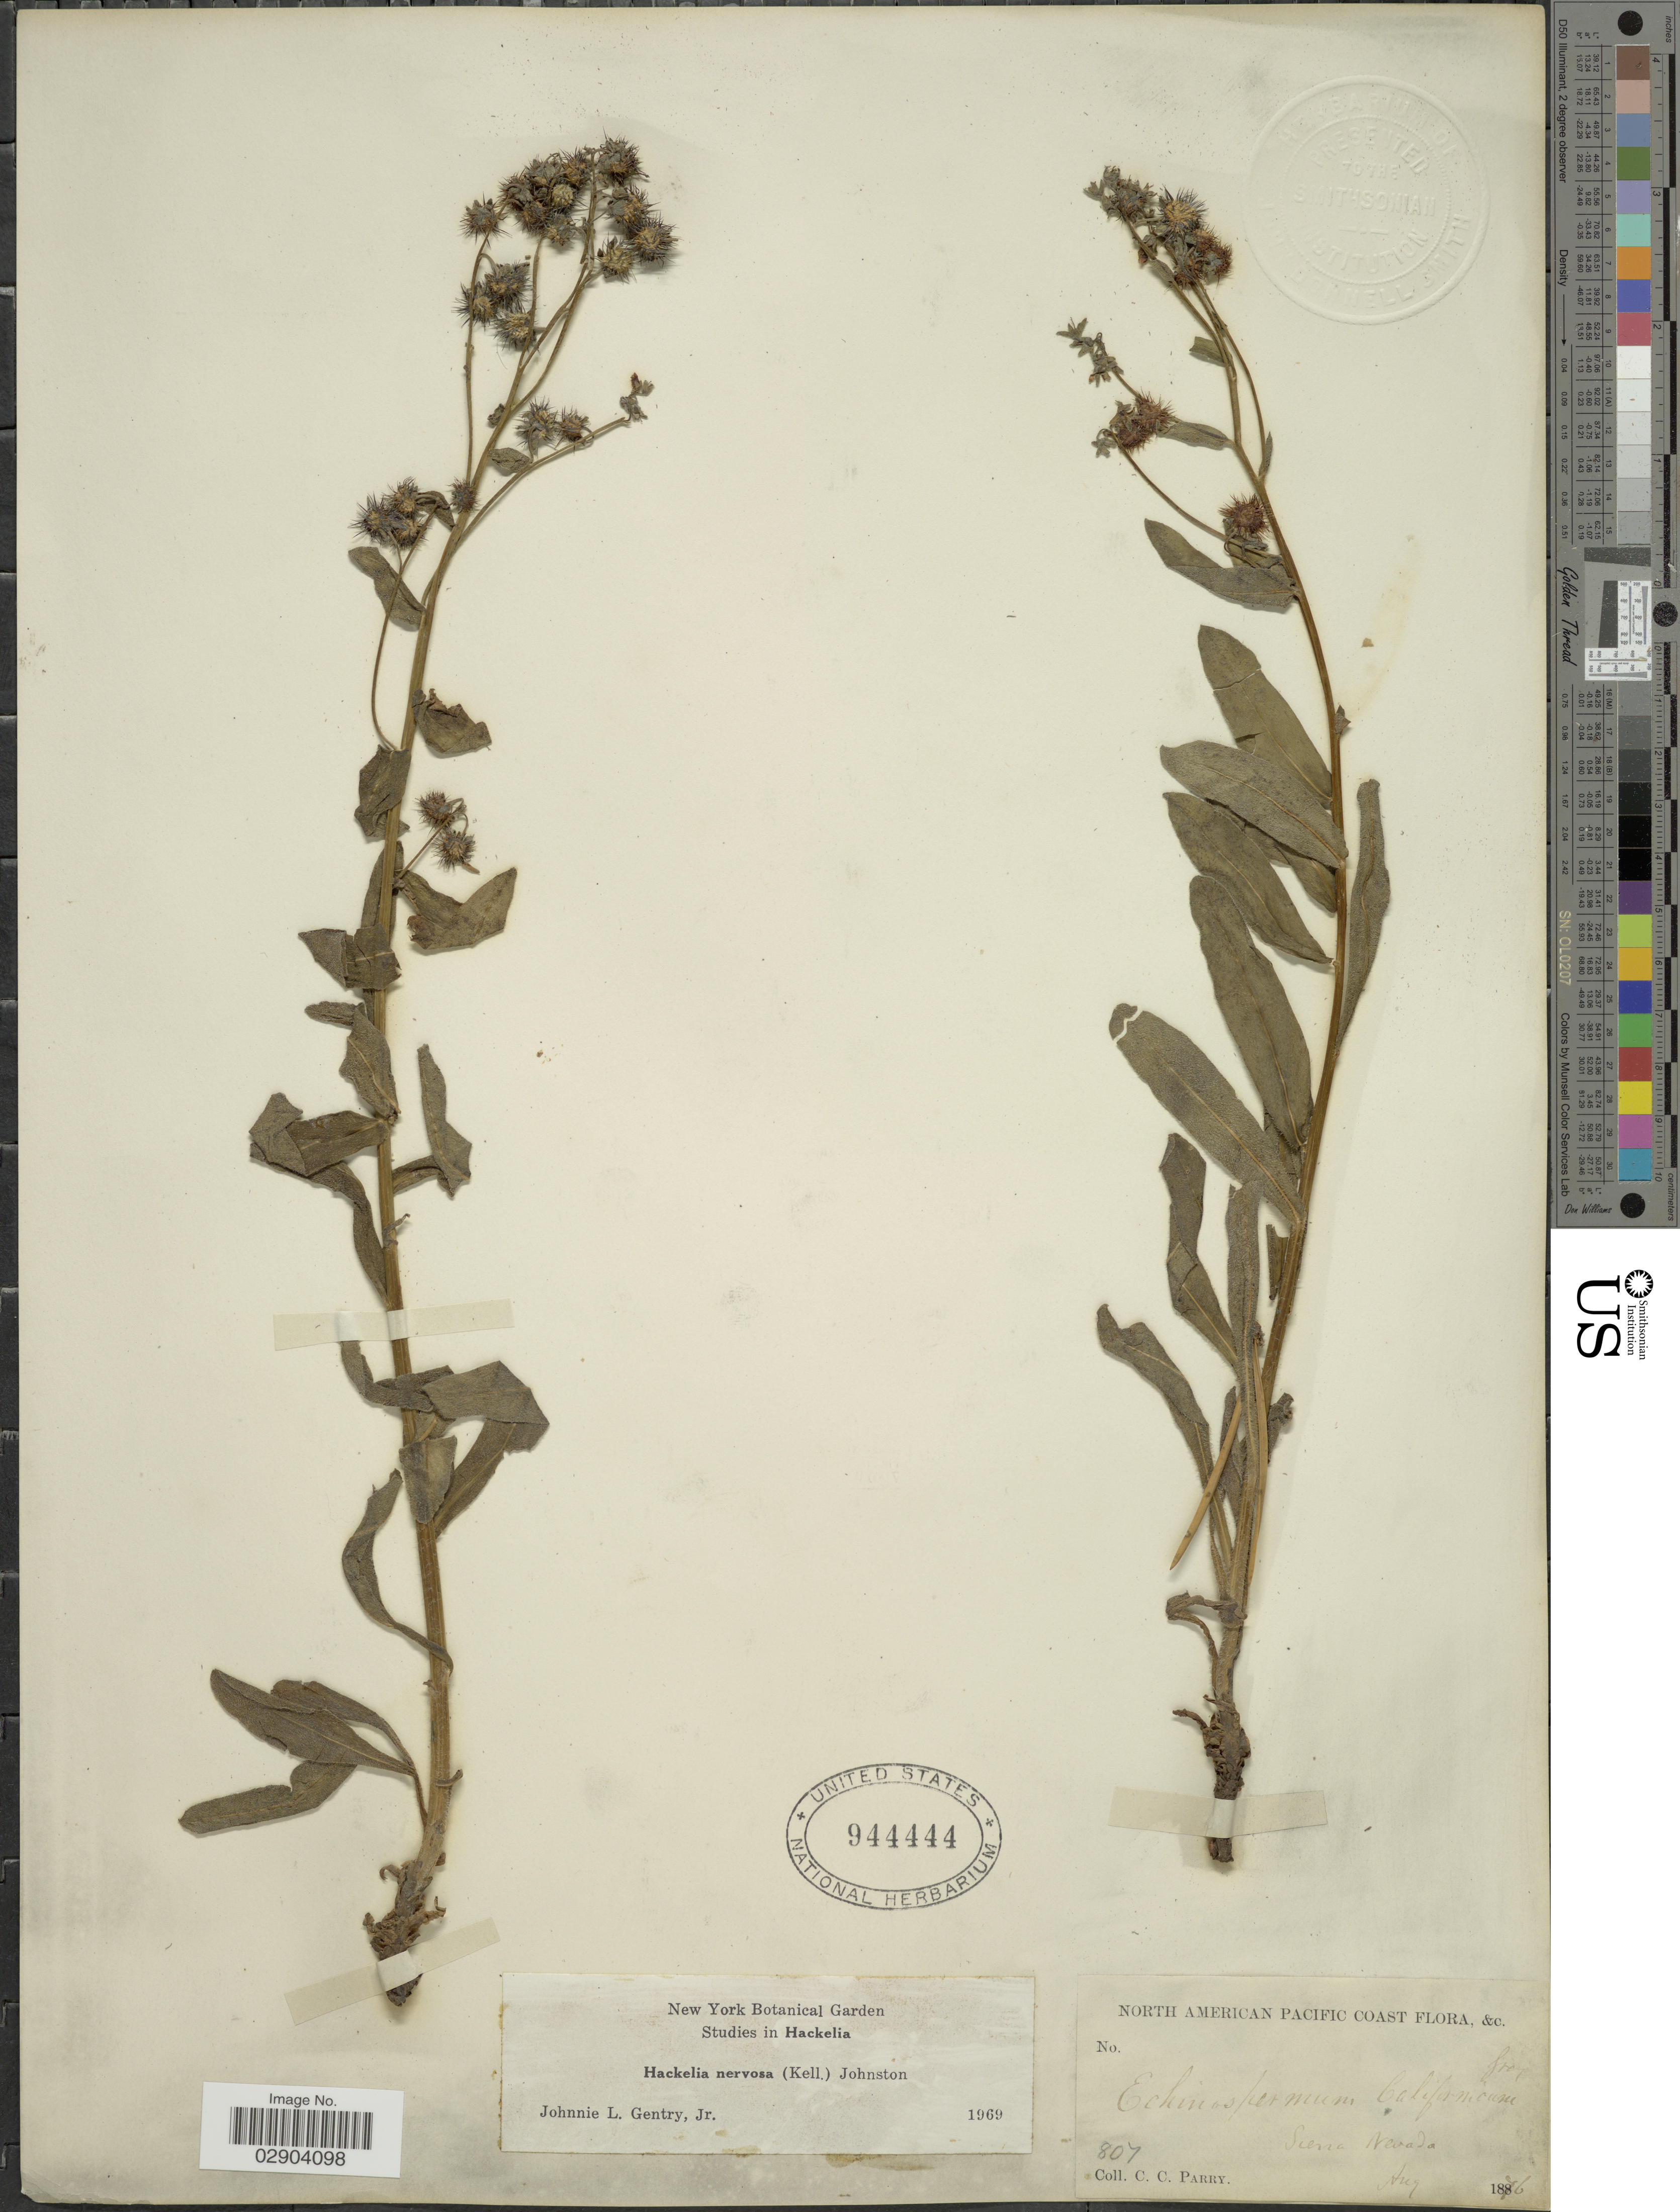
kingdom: Plantae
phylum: Tracheophyta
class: Magnoliopsida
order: Boraginales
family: Boraginaceae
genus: Hackelia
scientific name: Hackelia nervosa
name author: (Kellogg) I.M. Johnst.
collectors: C. C. Parry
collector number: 807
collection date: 1876-08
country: United States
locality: North American Pacific Coast. Sierra Nevada.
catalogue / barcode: US 944444